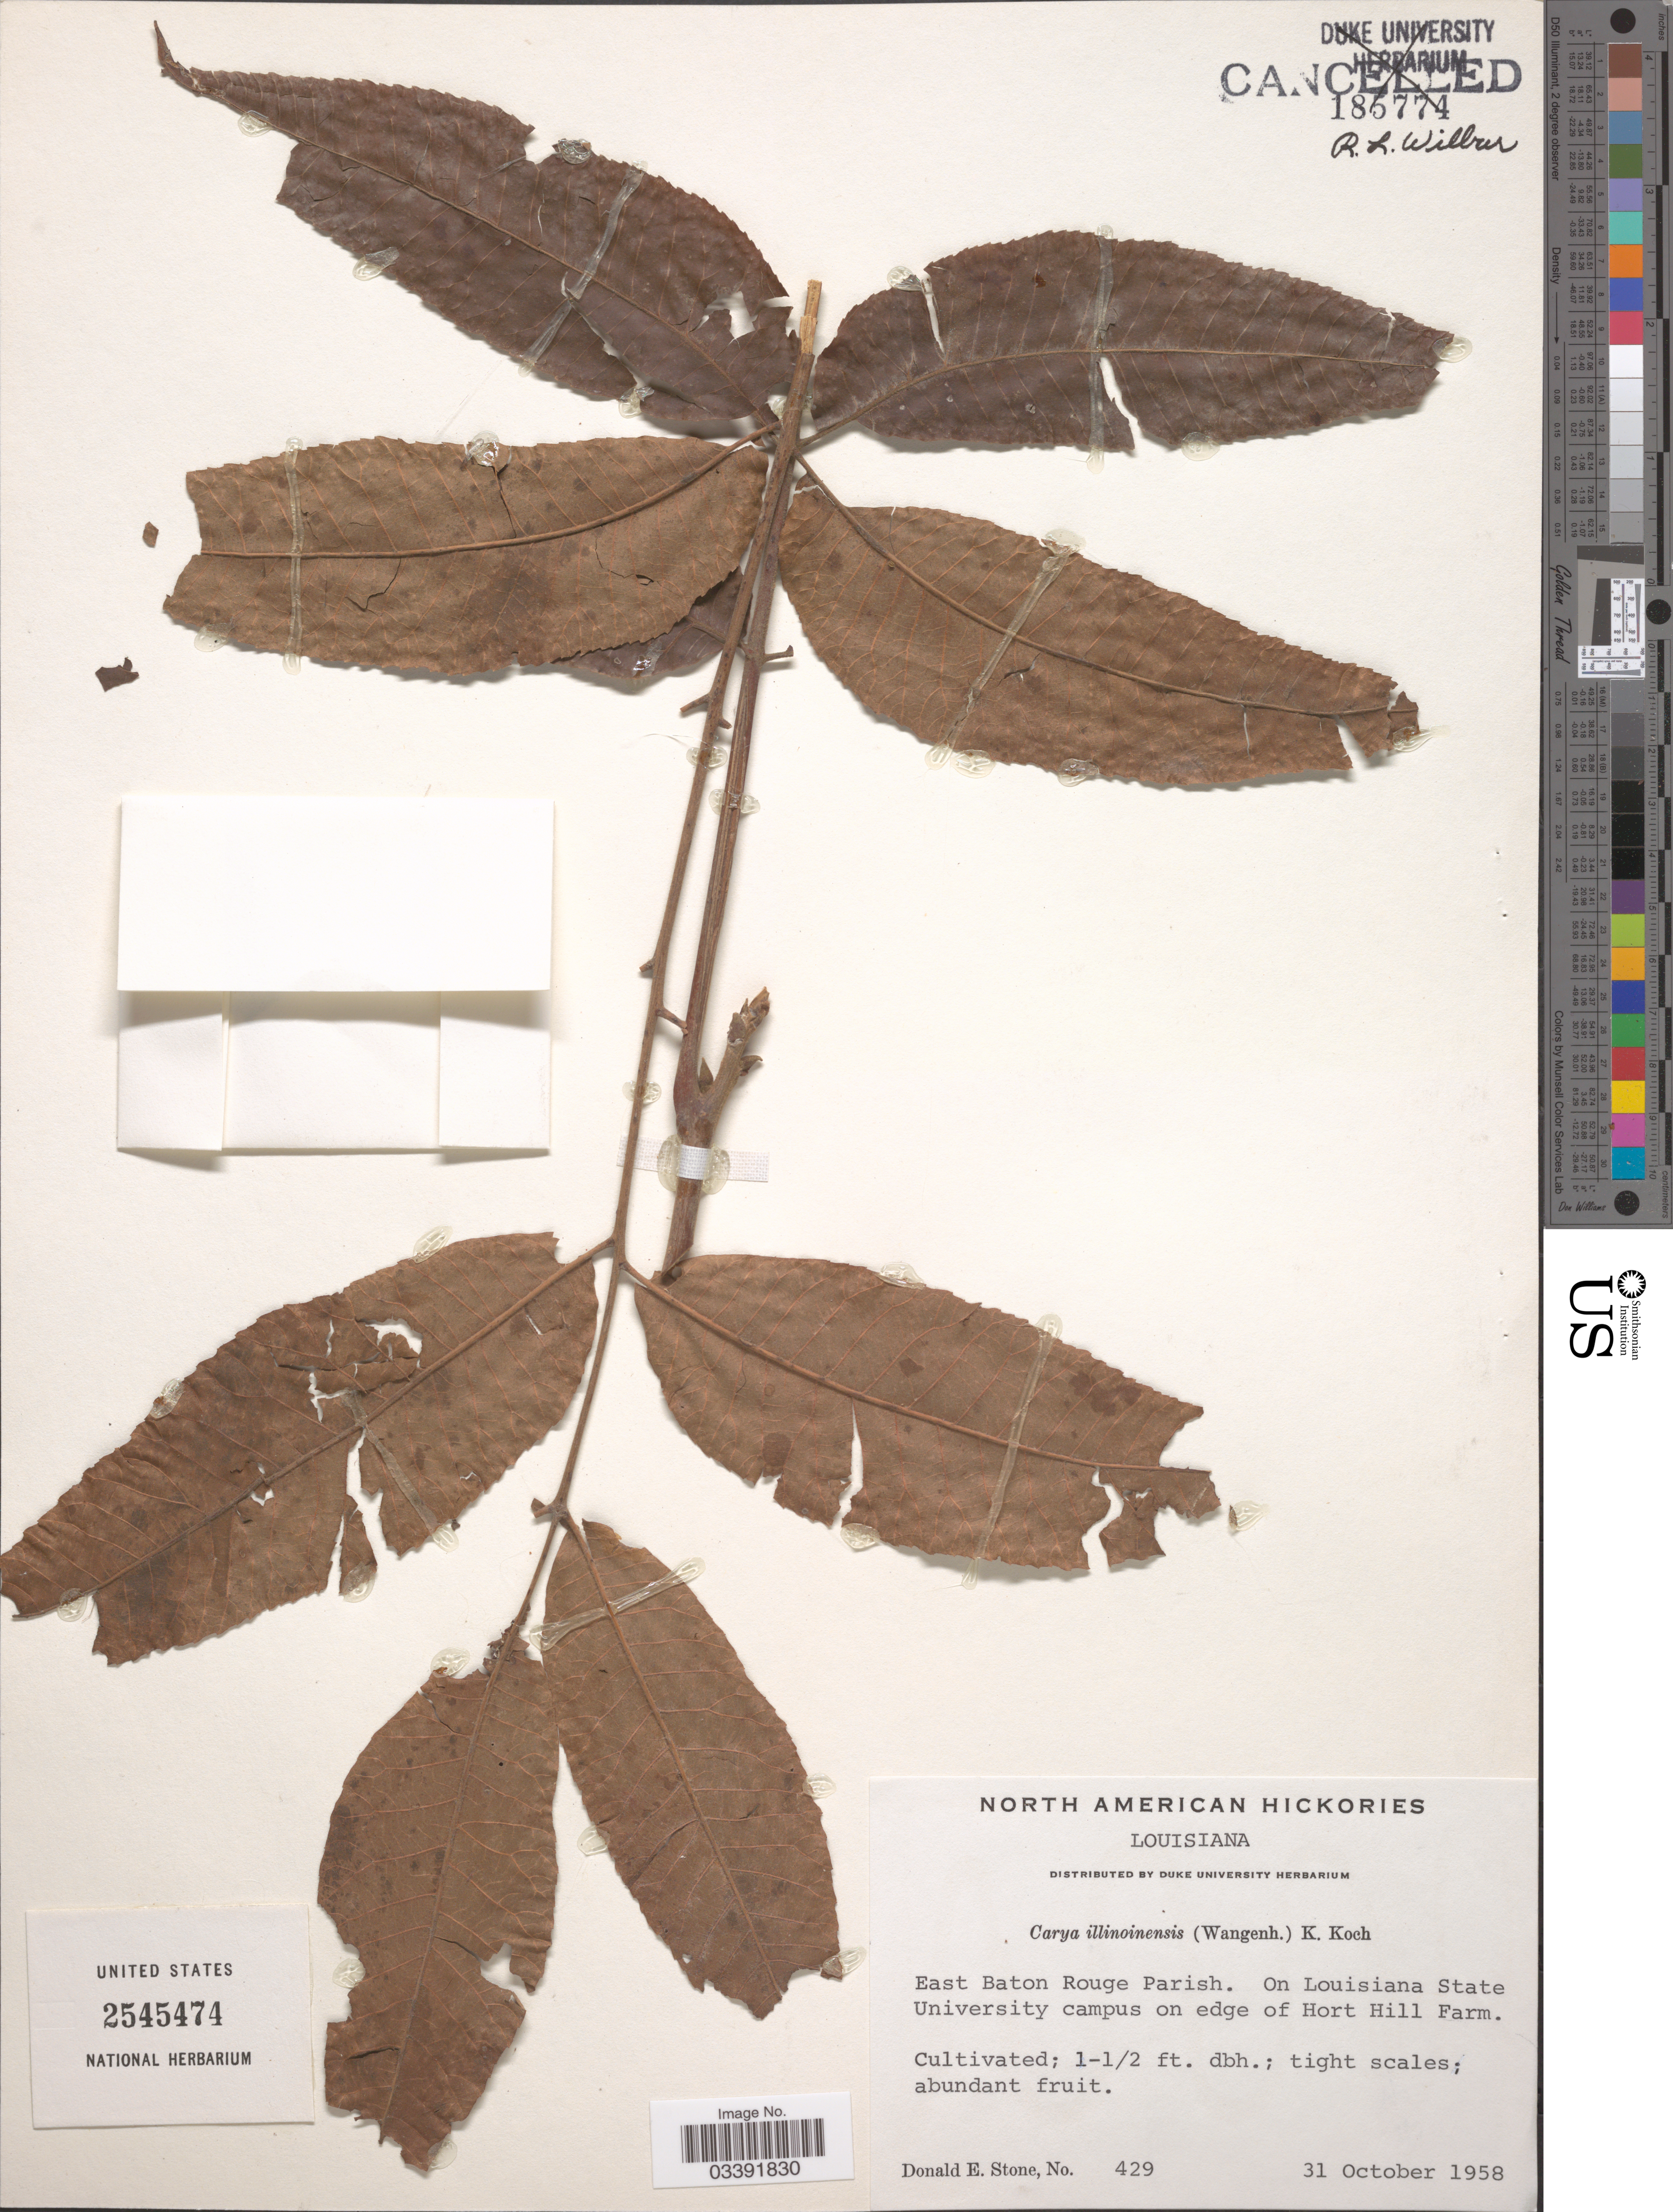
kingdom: Plantae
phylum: Tracheophyta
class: Magnoliopsida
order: Fagales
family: Juglandaceae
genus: Carya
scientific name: Carya illinoinensis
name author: (Wangenh.) K. Koch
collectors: D. Stone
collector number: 429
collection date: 1958-10-31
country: United States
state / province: Louisiana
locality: East Baton Rouge Parish. On Louisiana State University campus on edge of Hort Hill Farm.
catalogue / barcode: US 2545474